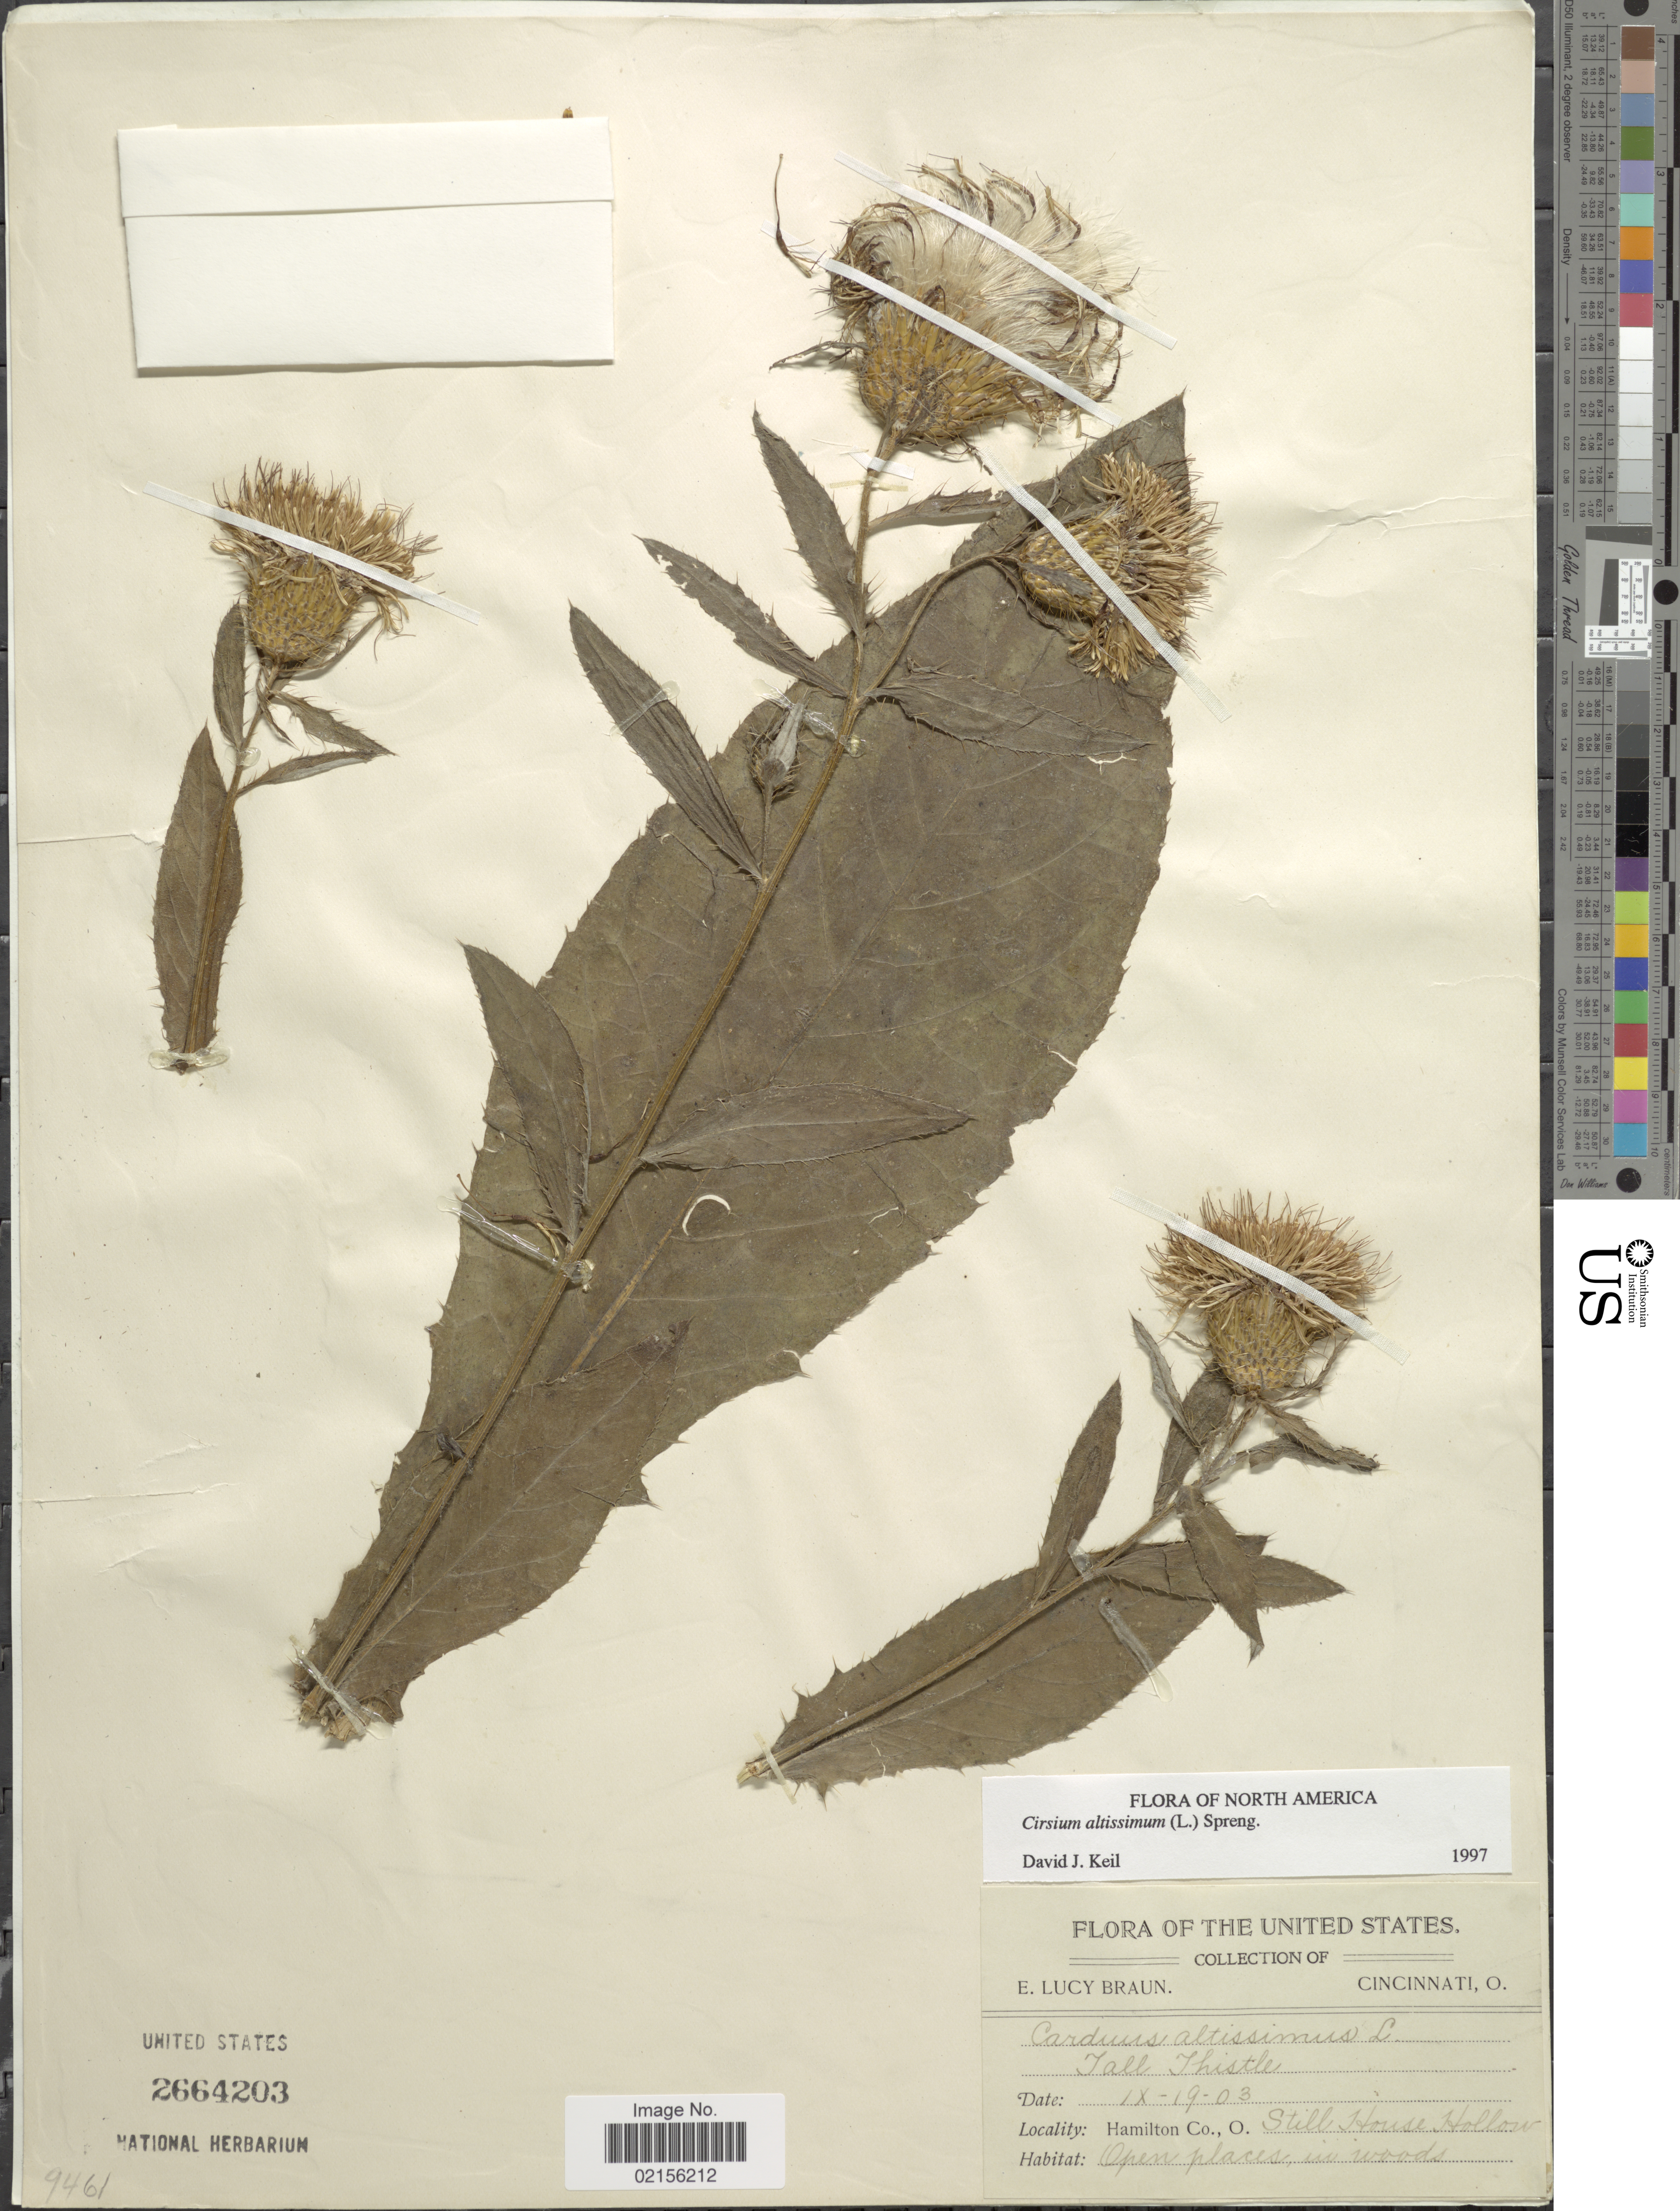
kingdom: Plantae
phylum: Tracheophyta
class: Magnoliopsida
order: Asterales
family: Asteraceae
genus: Cirsium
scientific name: Cirsium altissimum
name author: (L.) Spreng.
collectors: E. L. Braun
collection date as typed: Transcribed d/m/y: 19/9/3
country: United States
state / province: Ohio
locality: Hamilton Co., Still House Hollow, Open places, in woods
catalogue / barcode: US 2664203